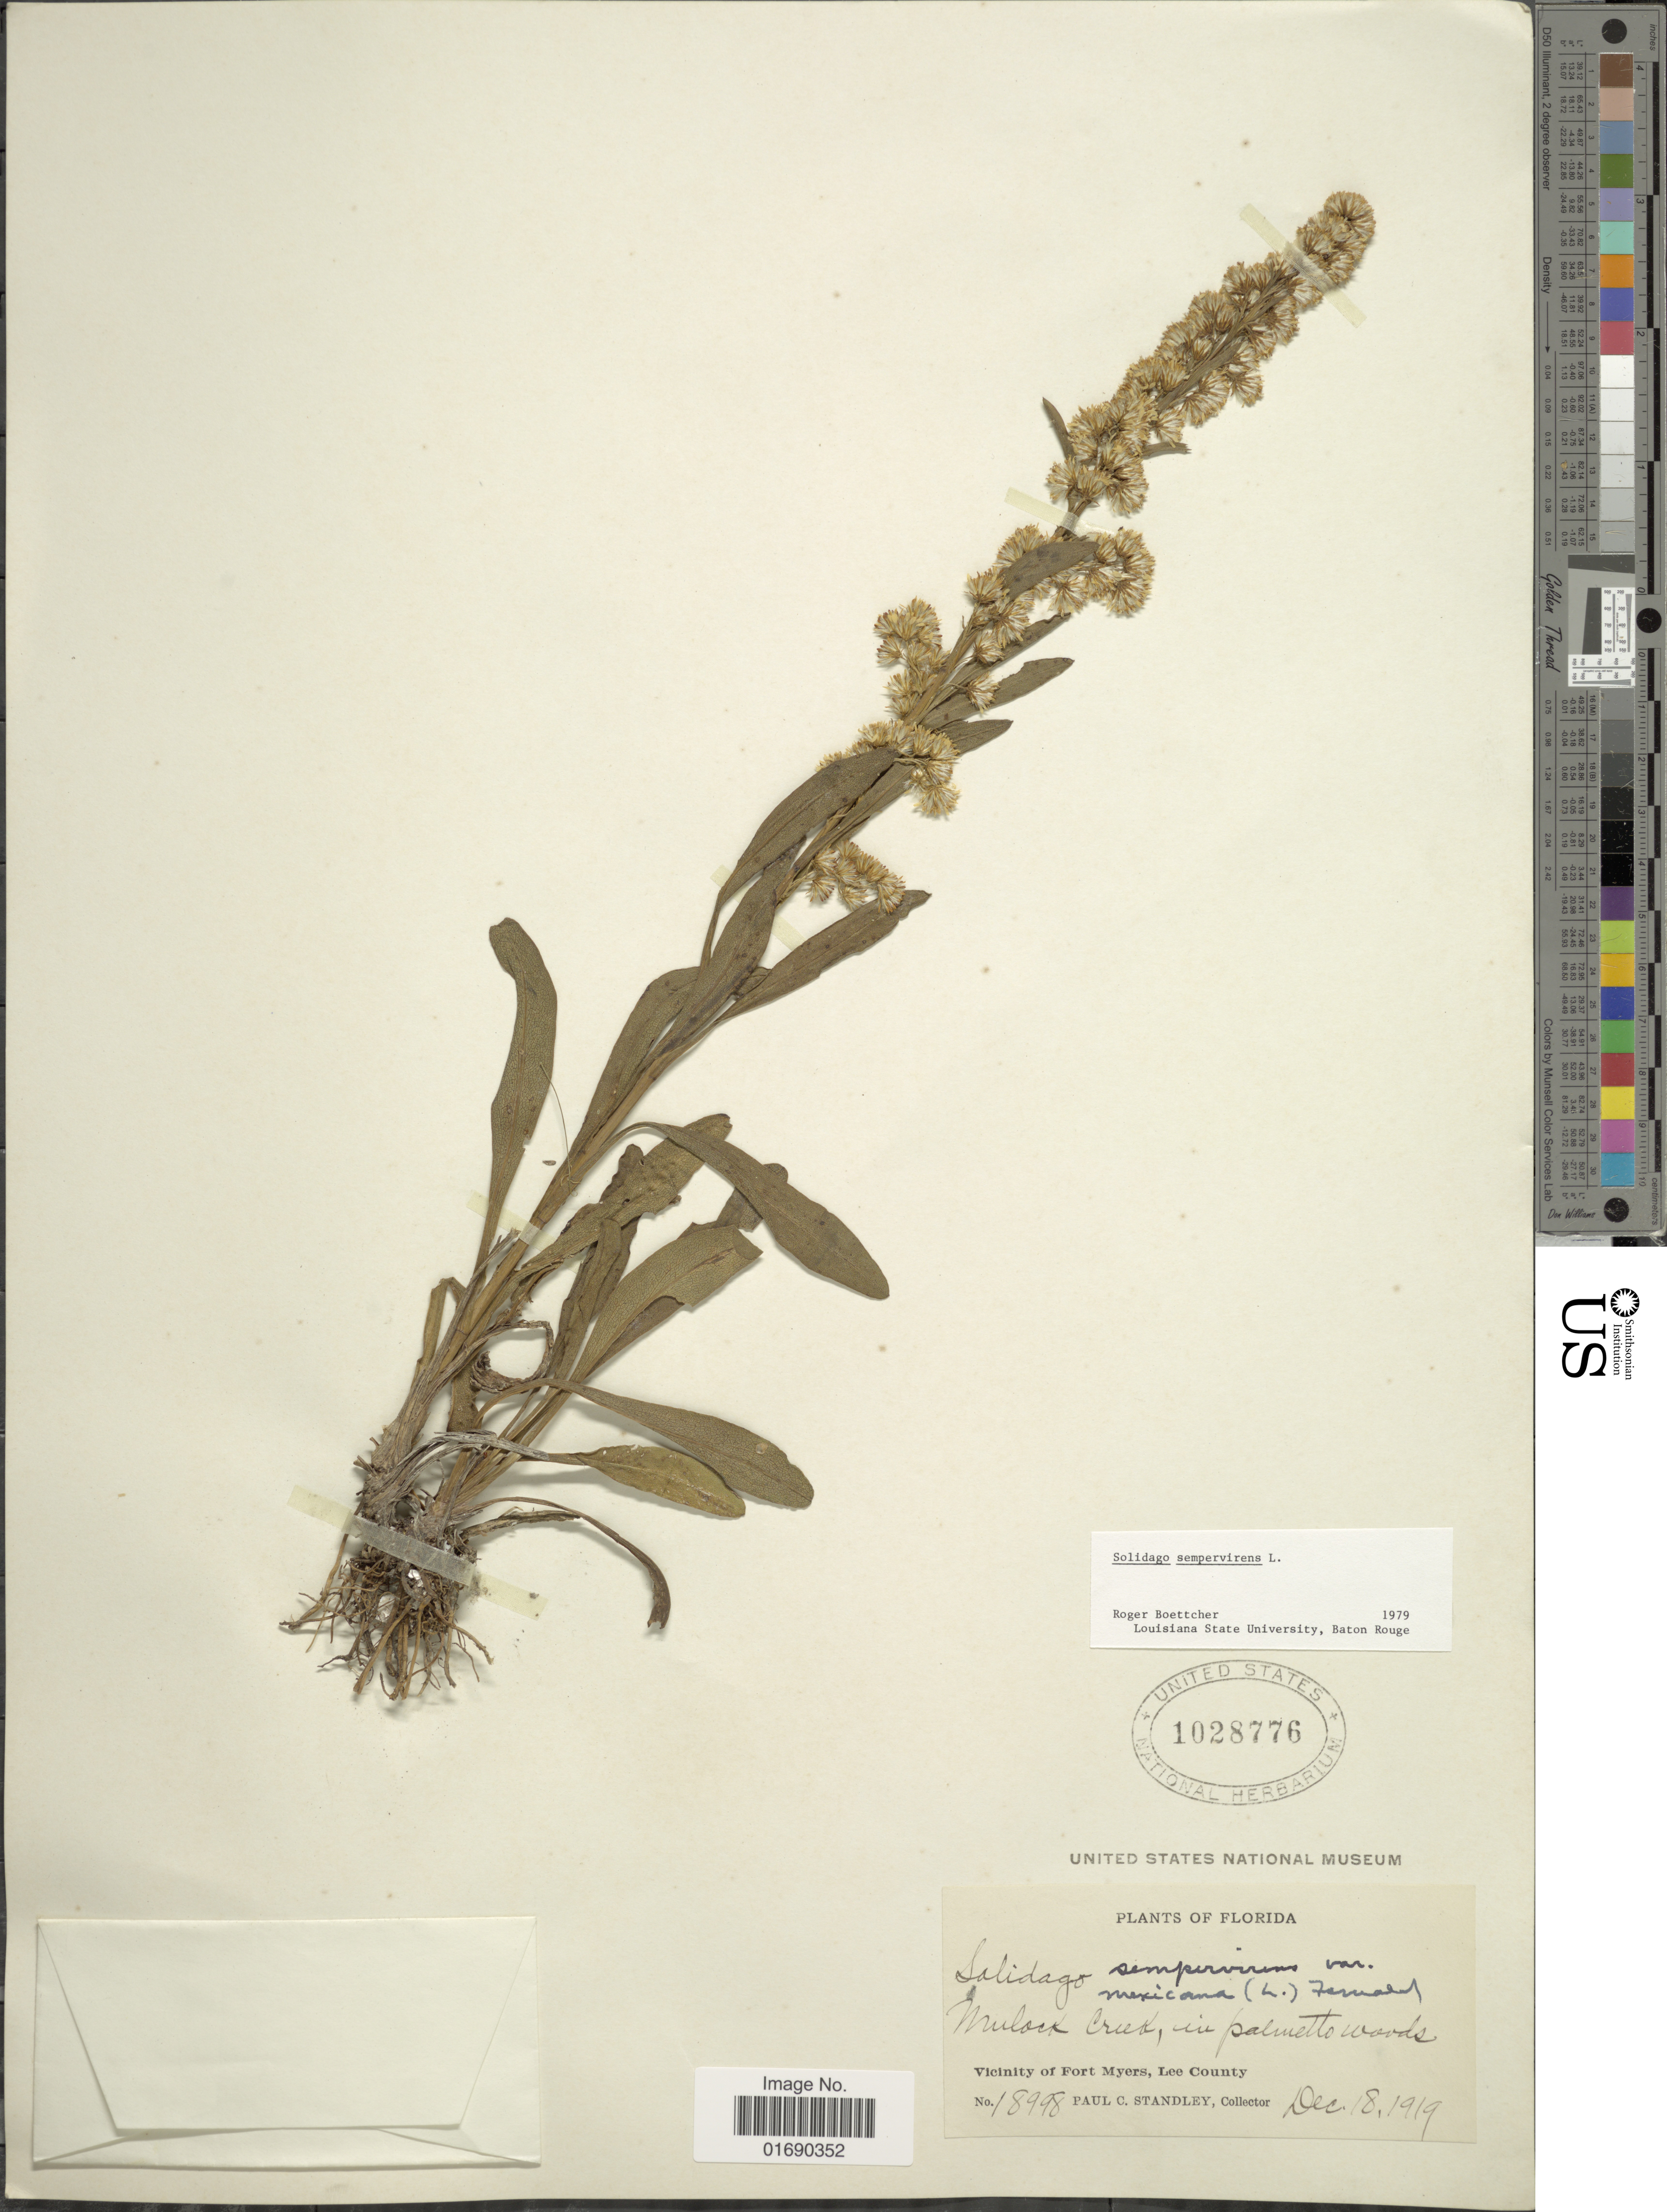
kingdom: Plantae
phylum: Tracheophyta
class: Magnoliopsida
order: Asterales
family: Asteraceae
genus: Solidago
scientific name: Solidago sempervirens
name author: L.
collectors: P. C. Standley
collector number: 18998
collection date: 1919-12-18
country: United States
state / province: Florida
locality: Milock Creek, in palmetto woods, Vicinity of Fort Myers, Lee County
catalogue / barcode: US 1028776